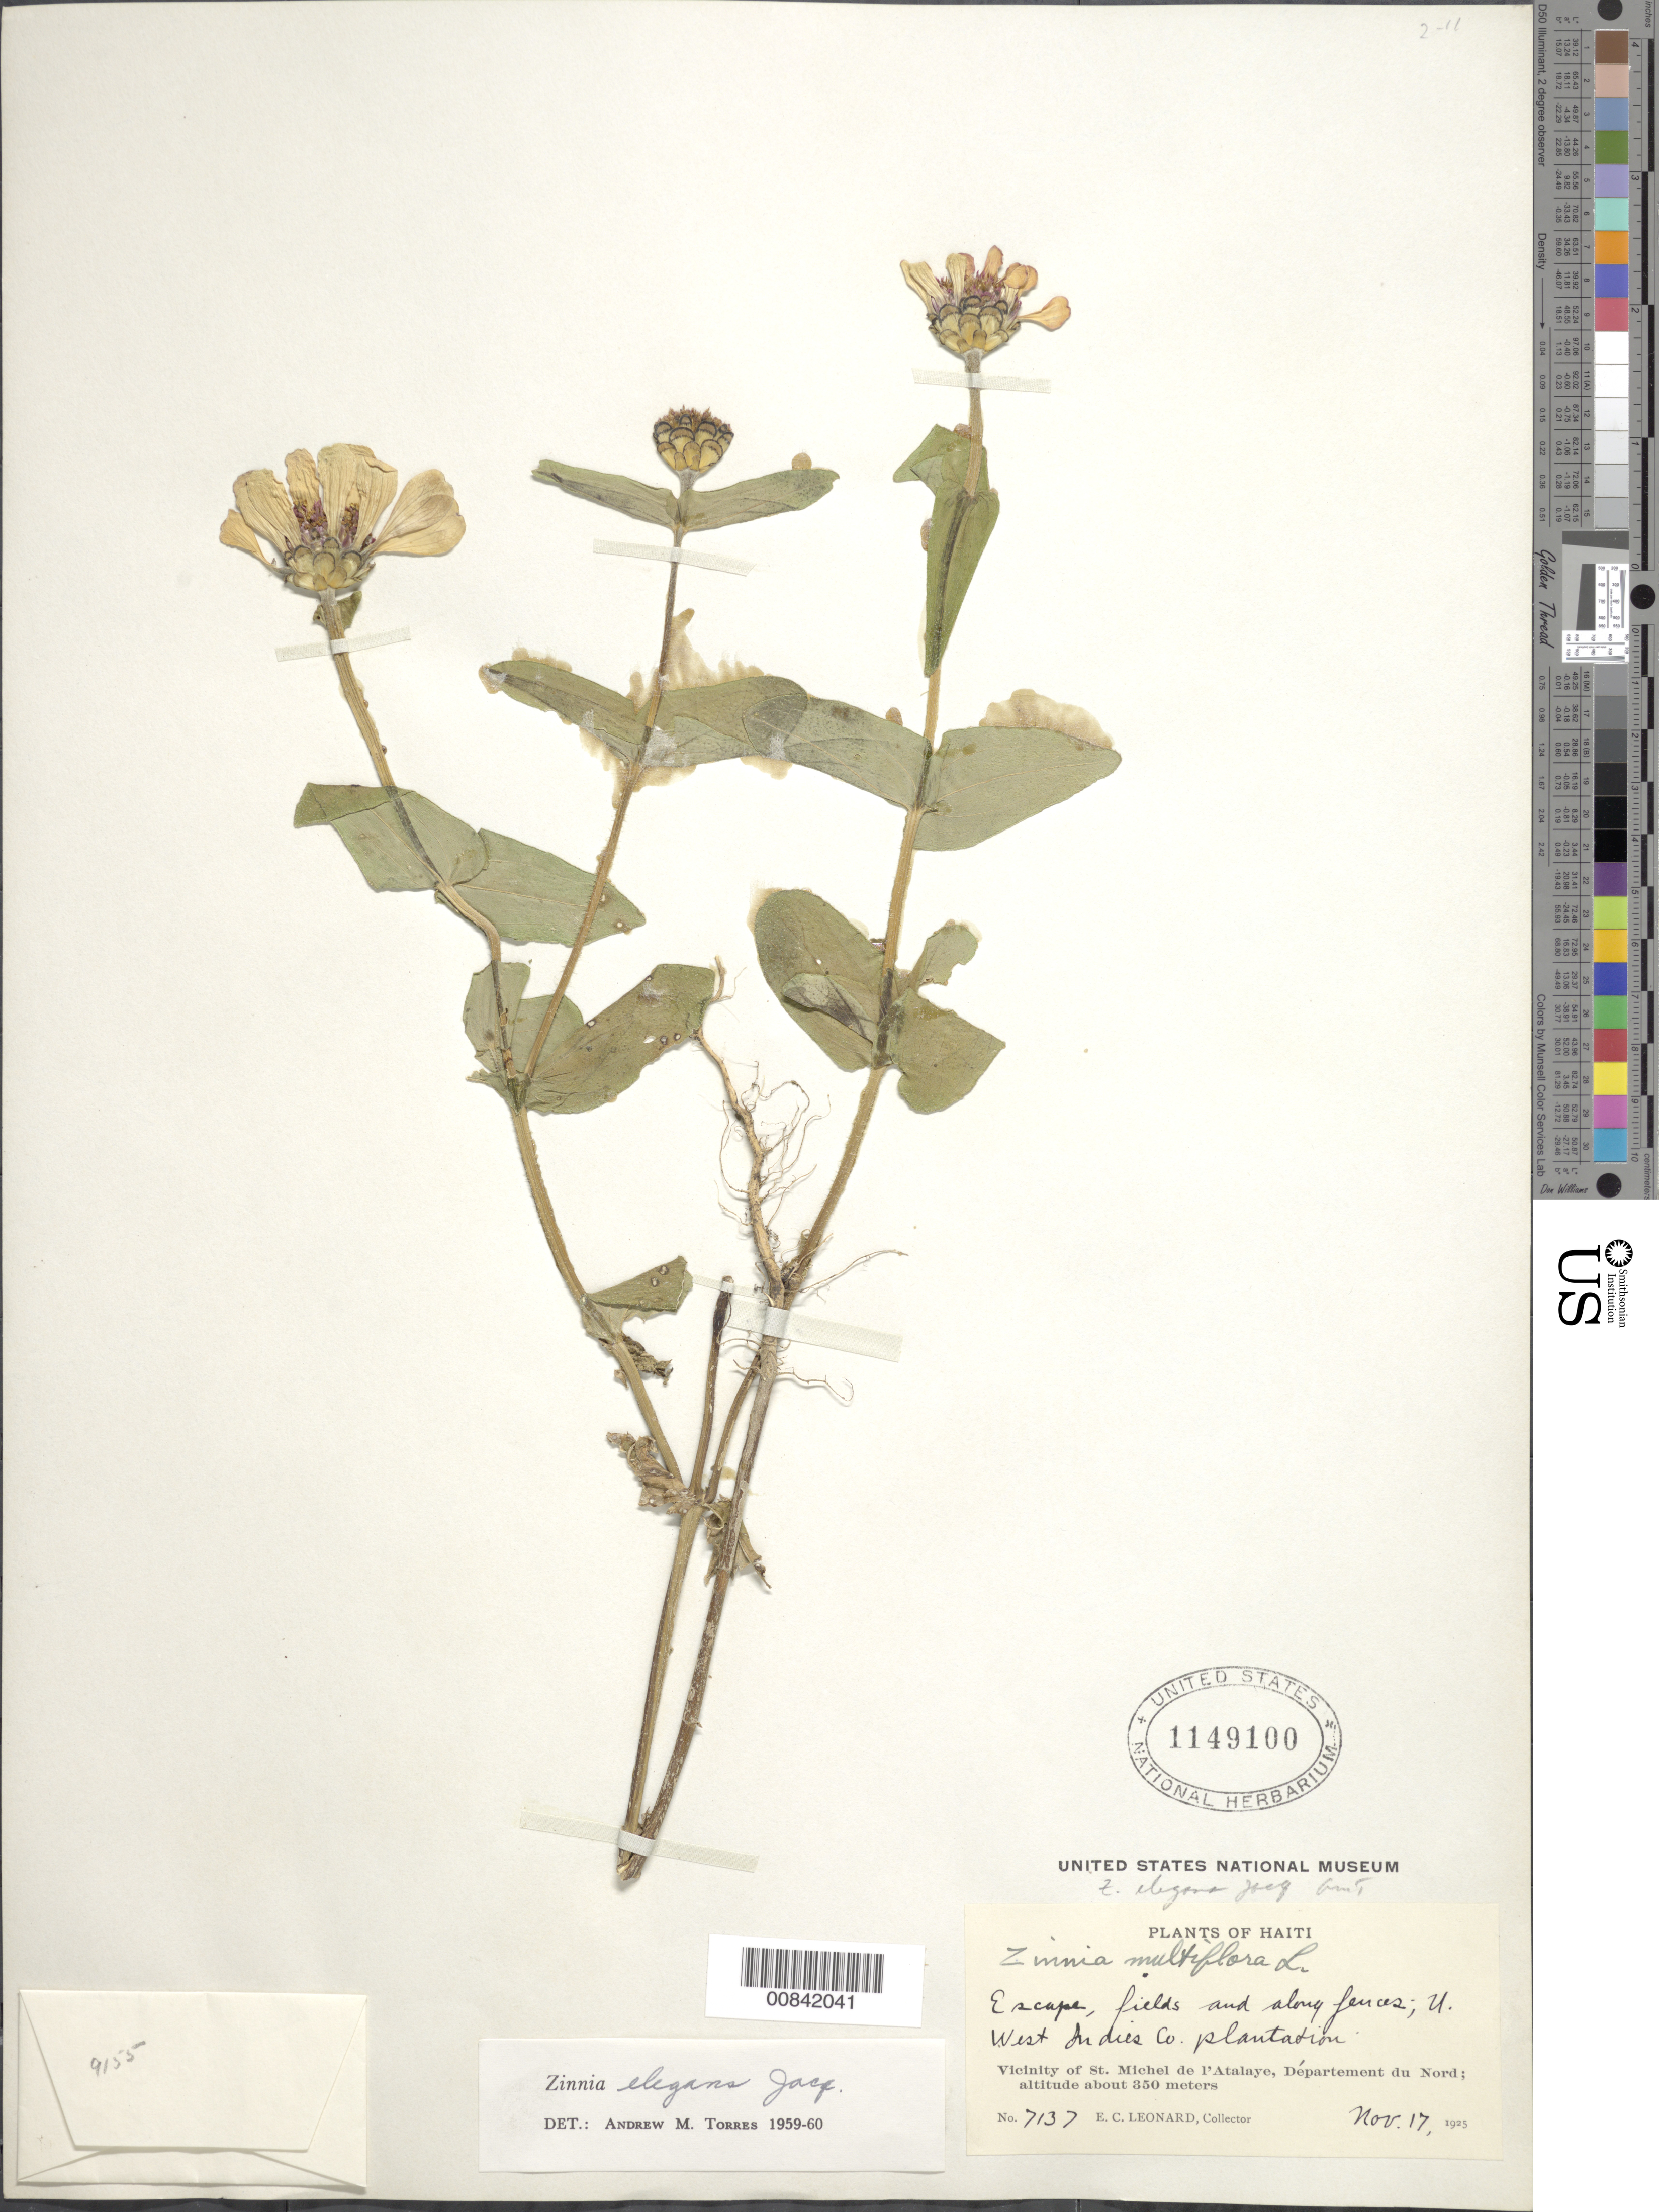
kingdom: Plantae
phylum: Tracheophyta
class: Magnoliopsida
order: Asterales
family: Asteraceae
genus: Zinnia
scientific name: Zinnia elegans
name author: Jacq.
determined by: Torres, A. M.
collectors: E. C. Leonard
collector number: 7137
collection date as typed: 17 Nov 1925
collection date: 1925-11-17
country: Haiti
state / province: Artibonite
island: Hispaniola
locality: Vicinity of St. Michel de l'Atalaye, U West Indies Co. Plantation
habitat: Fields and along fences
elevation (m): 350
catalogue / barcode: US 1149100